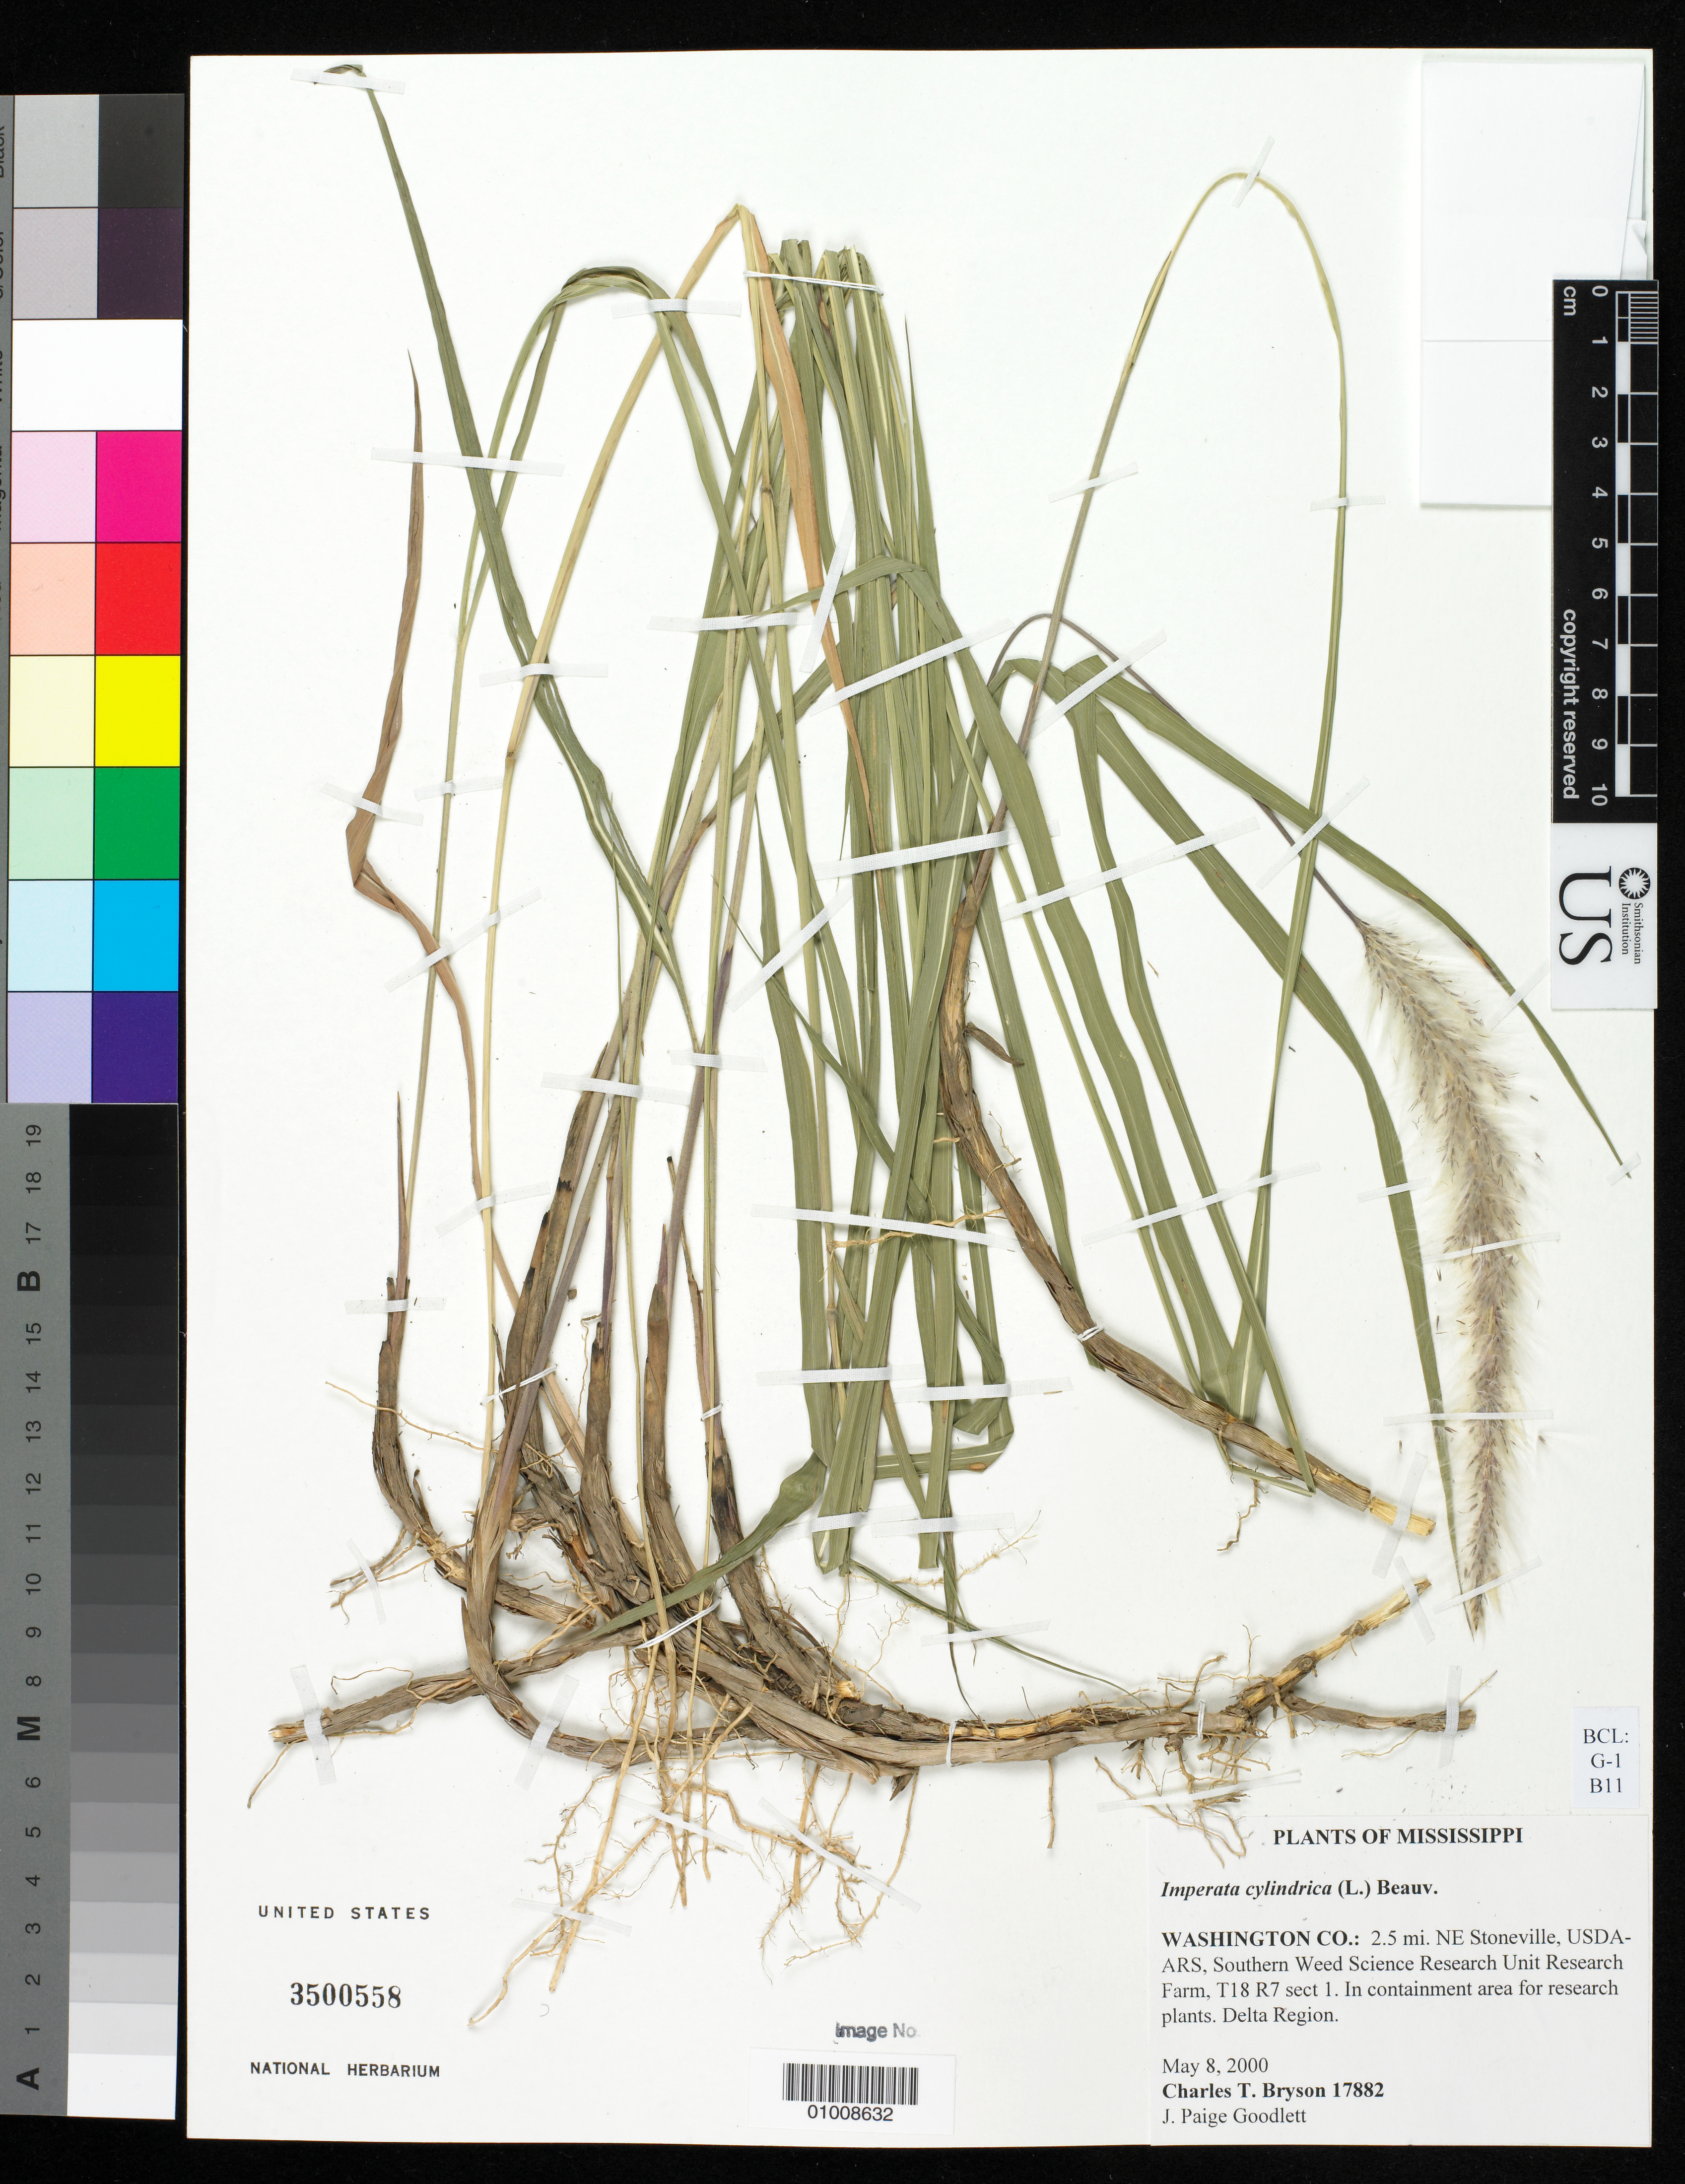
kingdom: Plantae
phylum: Tracheophyta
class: Liliopsida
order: Poales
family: Poaceae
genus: Imperata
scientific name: Imperata cylindrica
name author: (L.) P. Beauv.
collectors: C. Bryson & J. Goodlett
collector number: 17882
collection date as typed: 08 May 2000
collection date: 2000-05-08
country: United States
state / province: Mississippi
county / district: Washington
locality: NE Stoneville, USDA-ARS, Southern Weed Science Research Unit Research Farm, T18 R7 sect 1, Delta Region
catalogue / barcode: US 3500558